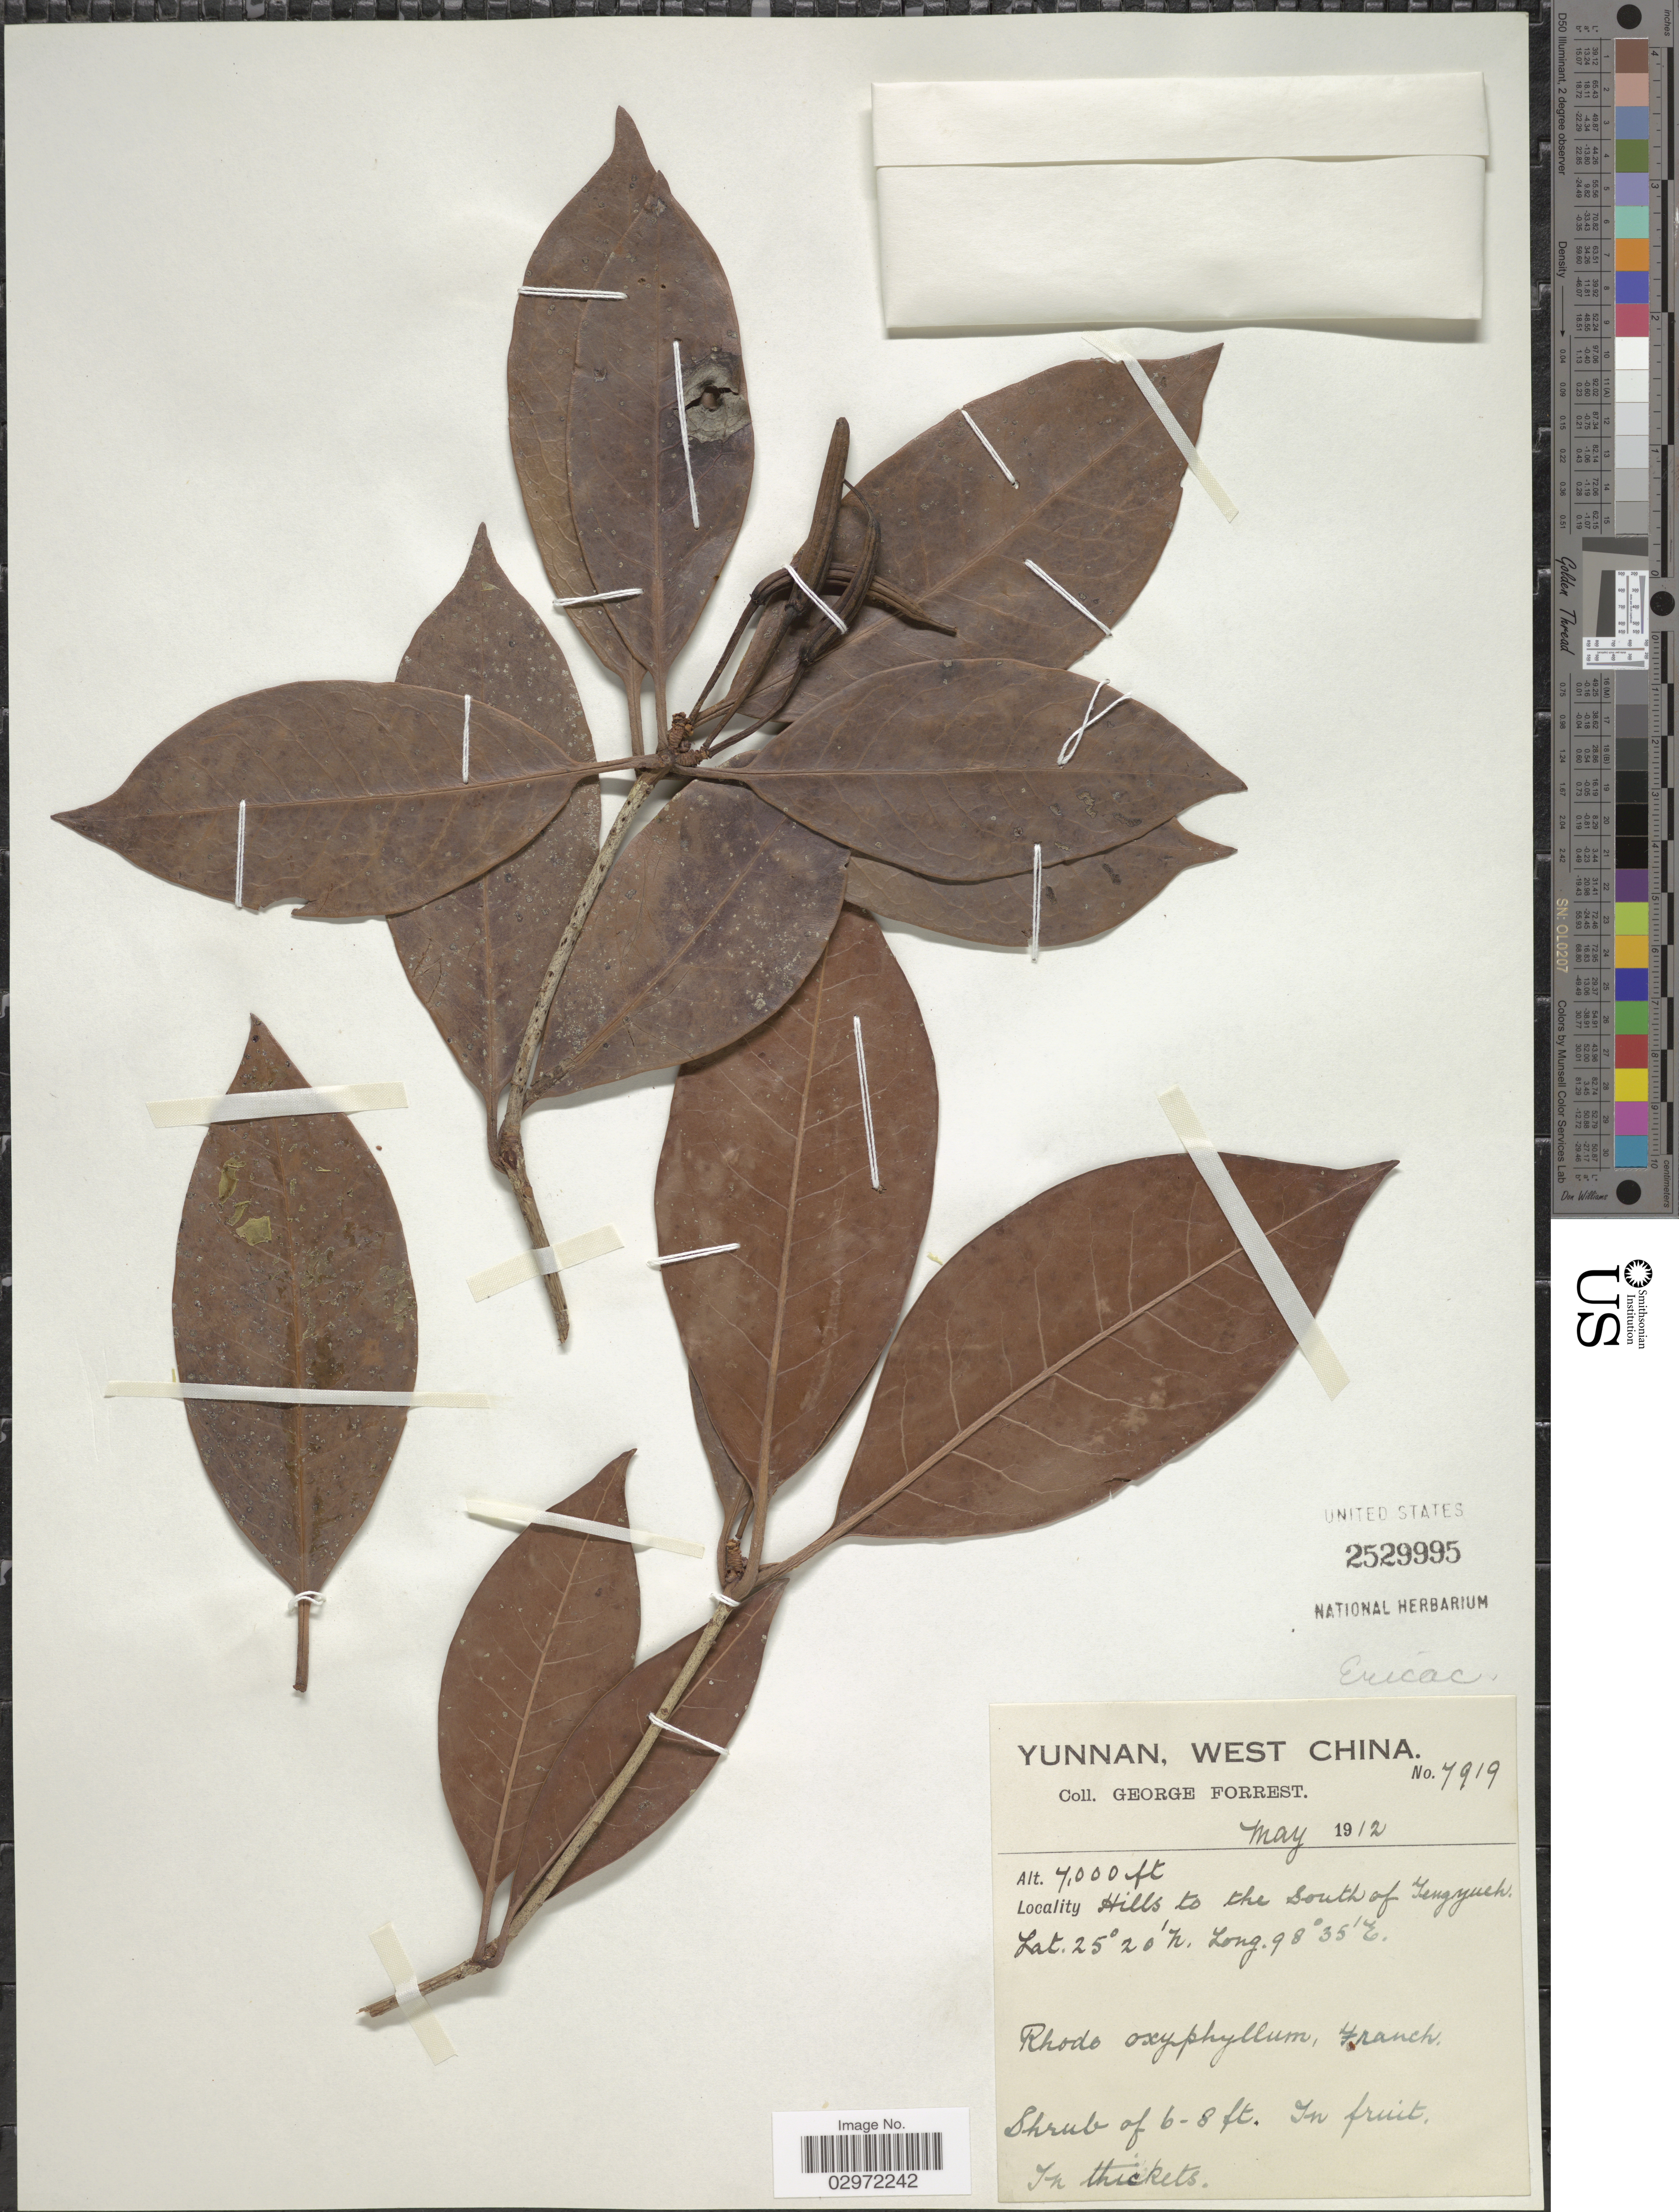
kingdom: Plantae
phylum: Tracheophyta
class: Magnoliopsida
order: Ericales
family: Ericaceae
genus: Rhododendron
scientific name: Rhododendron oxyphyllum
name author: Franch.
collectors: G. Forrest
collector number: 7919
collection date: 1912-05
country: China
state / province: Yunnan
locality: West China, Hills to the South of Tengyeuh.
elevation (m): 2134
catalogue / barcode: US 2529995